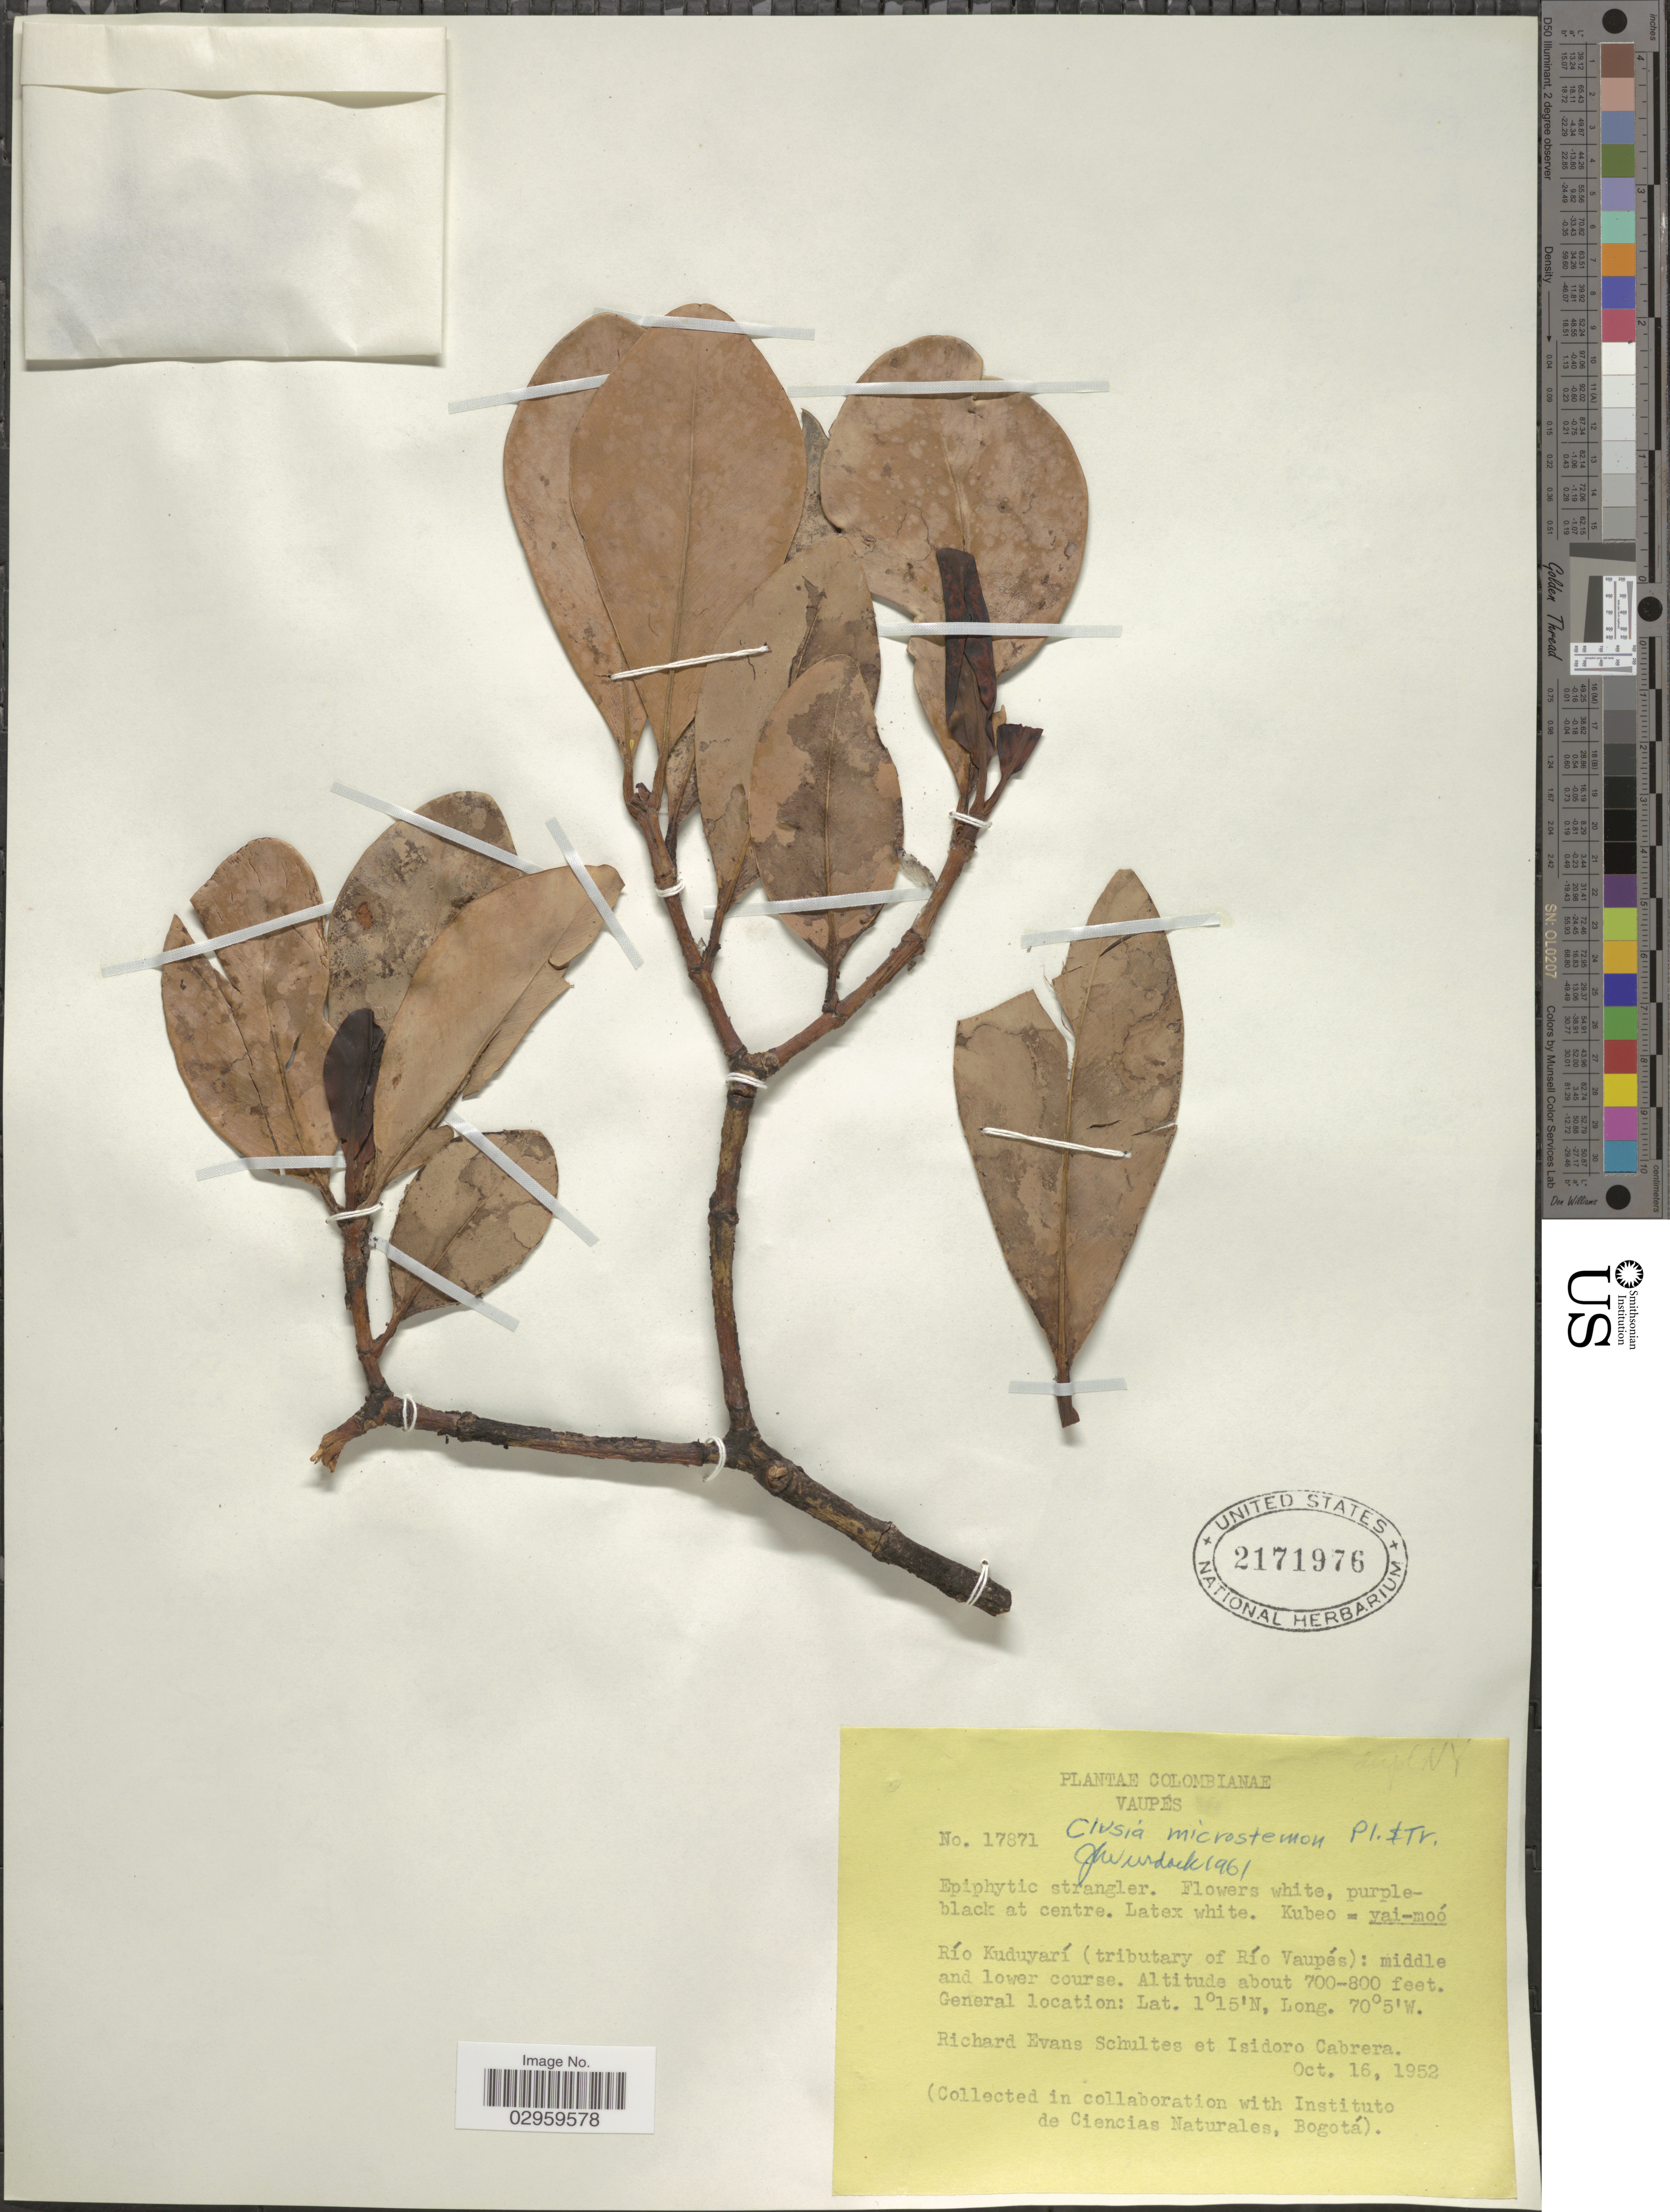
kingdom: Plantae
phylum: Tracheophyta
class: Magnoliopsida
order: Malpighiales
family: Clusiaceae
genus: Clusia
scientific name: Clusia microstemon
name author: Planch. & Triana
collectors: R. E. Schultes & I. Cabrera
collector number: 17871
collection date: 1952-10-16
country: Colombia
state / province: Vaupés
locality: Río Kuduyarí (tributary of Río Vaupés): middle and lower course.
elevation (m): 213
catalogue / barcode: US 2171976